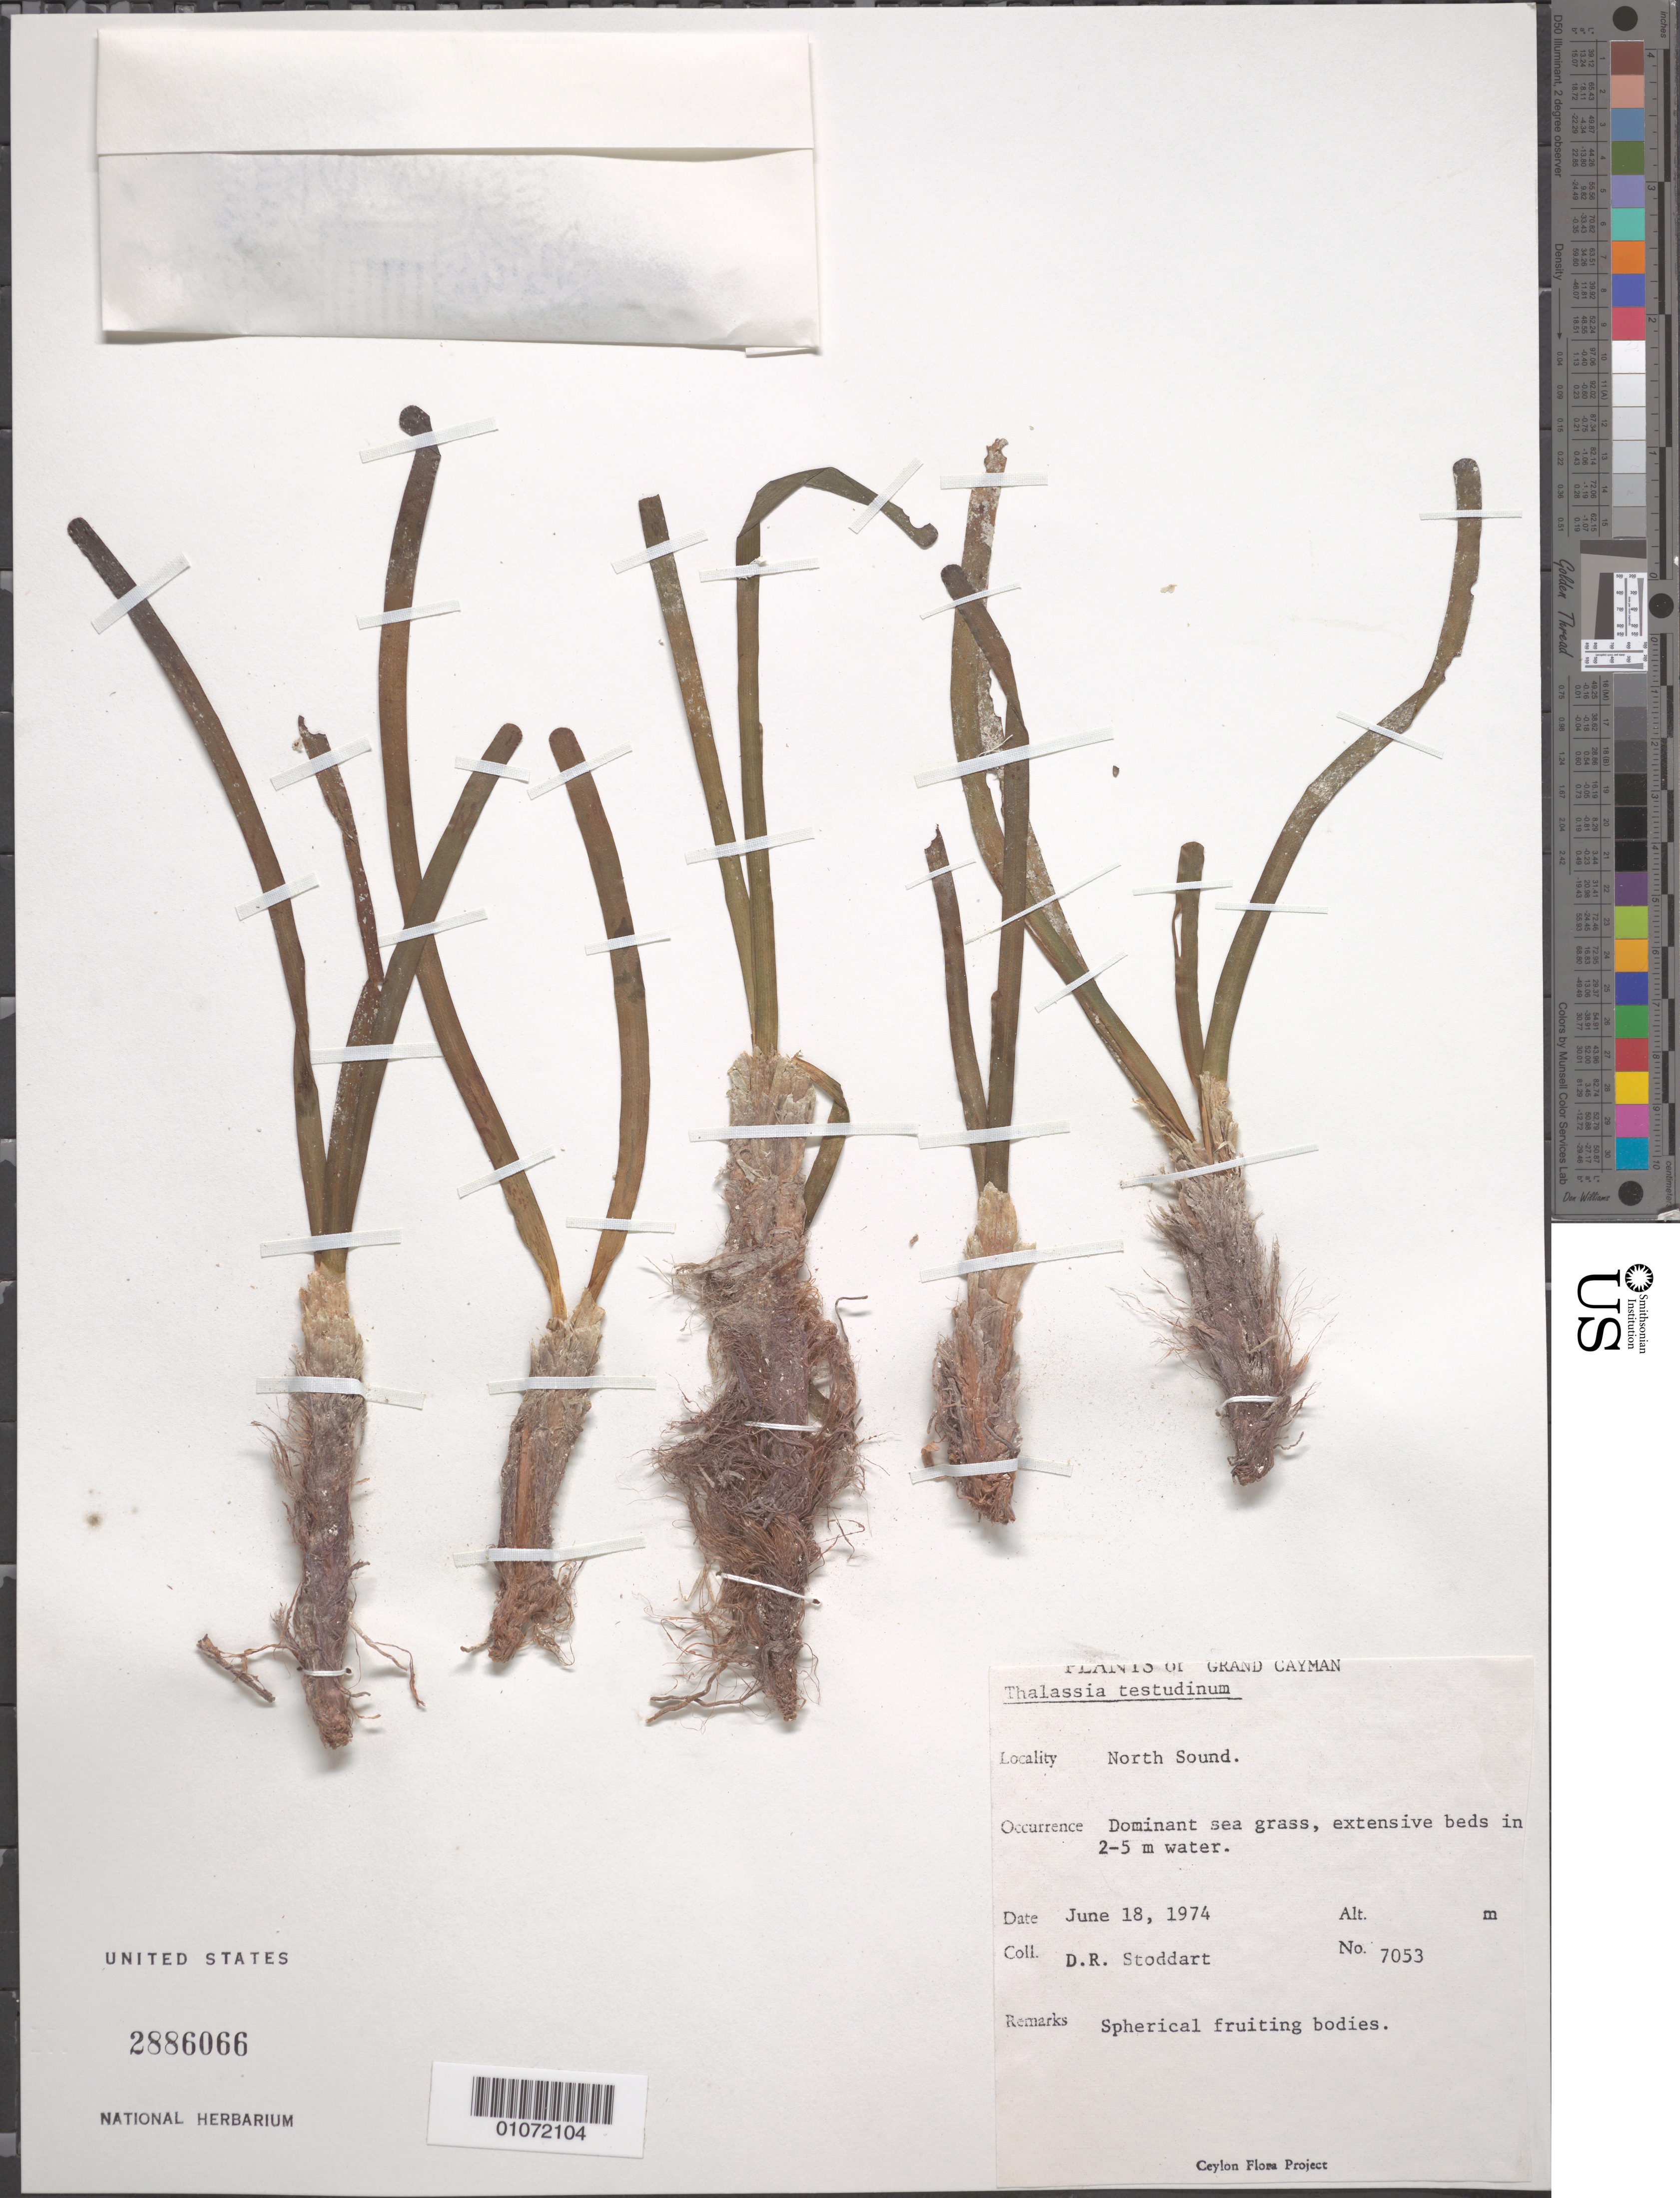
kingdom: Plantae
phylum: Tracheophyta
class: Liliopsida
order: Alismatales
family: Hydrocharitaceae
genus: Thalassia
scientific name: Thalassia testudinum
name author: Banks & Sol. ex K.D. Koenig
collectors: D. R. Stoddart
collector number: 7053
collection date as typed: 18 Jun 1974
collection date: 1974-06-18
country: Cayman Islands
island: Grand Cayman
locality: North Sound.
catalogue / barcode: US 2886066